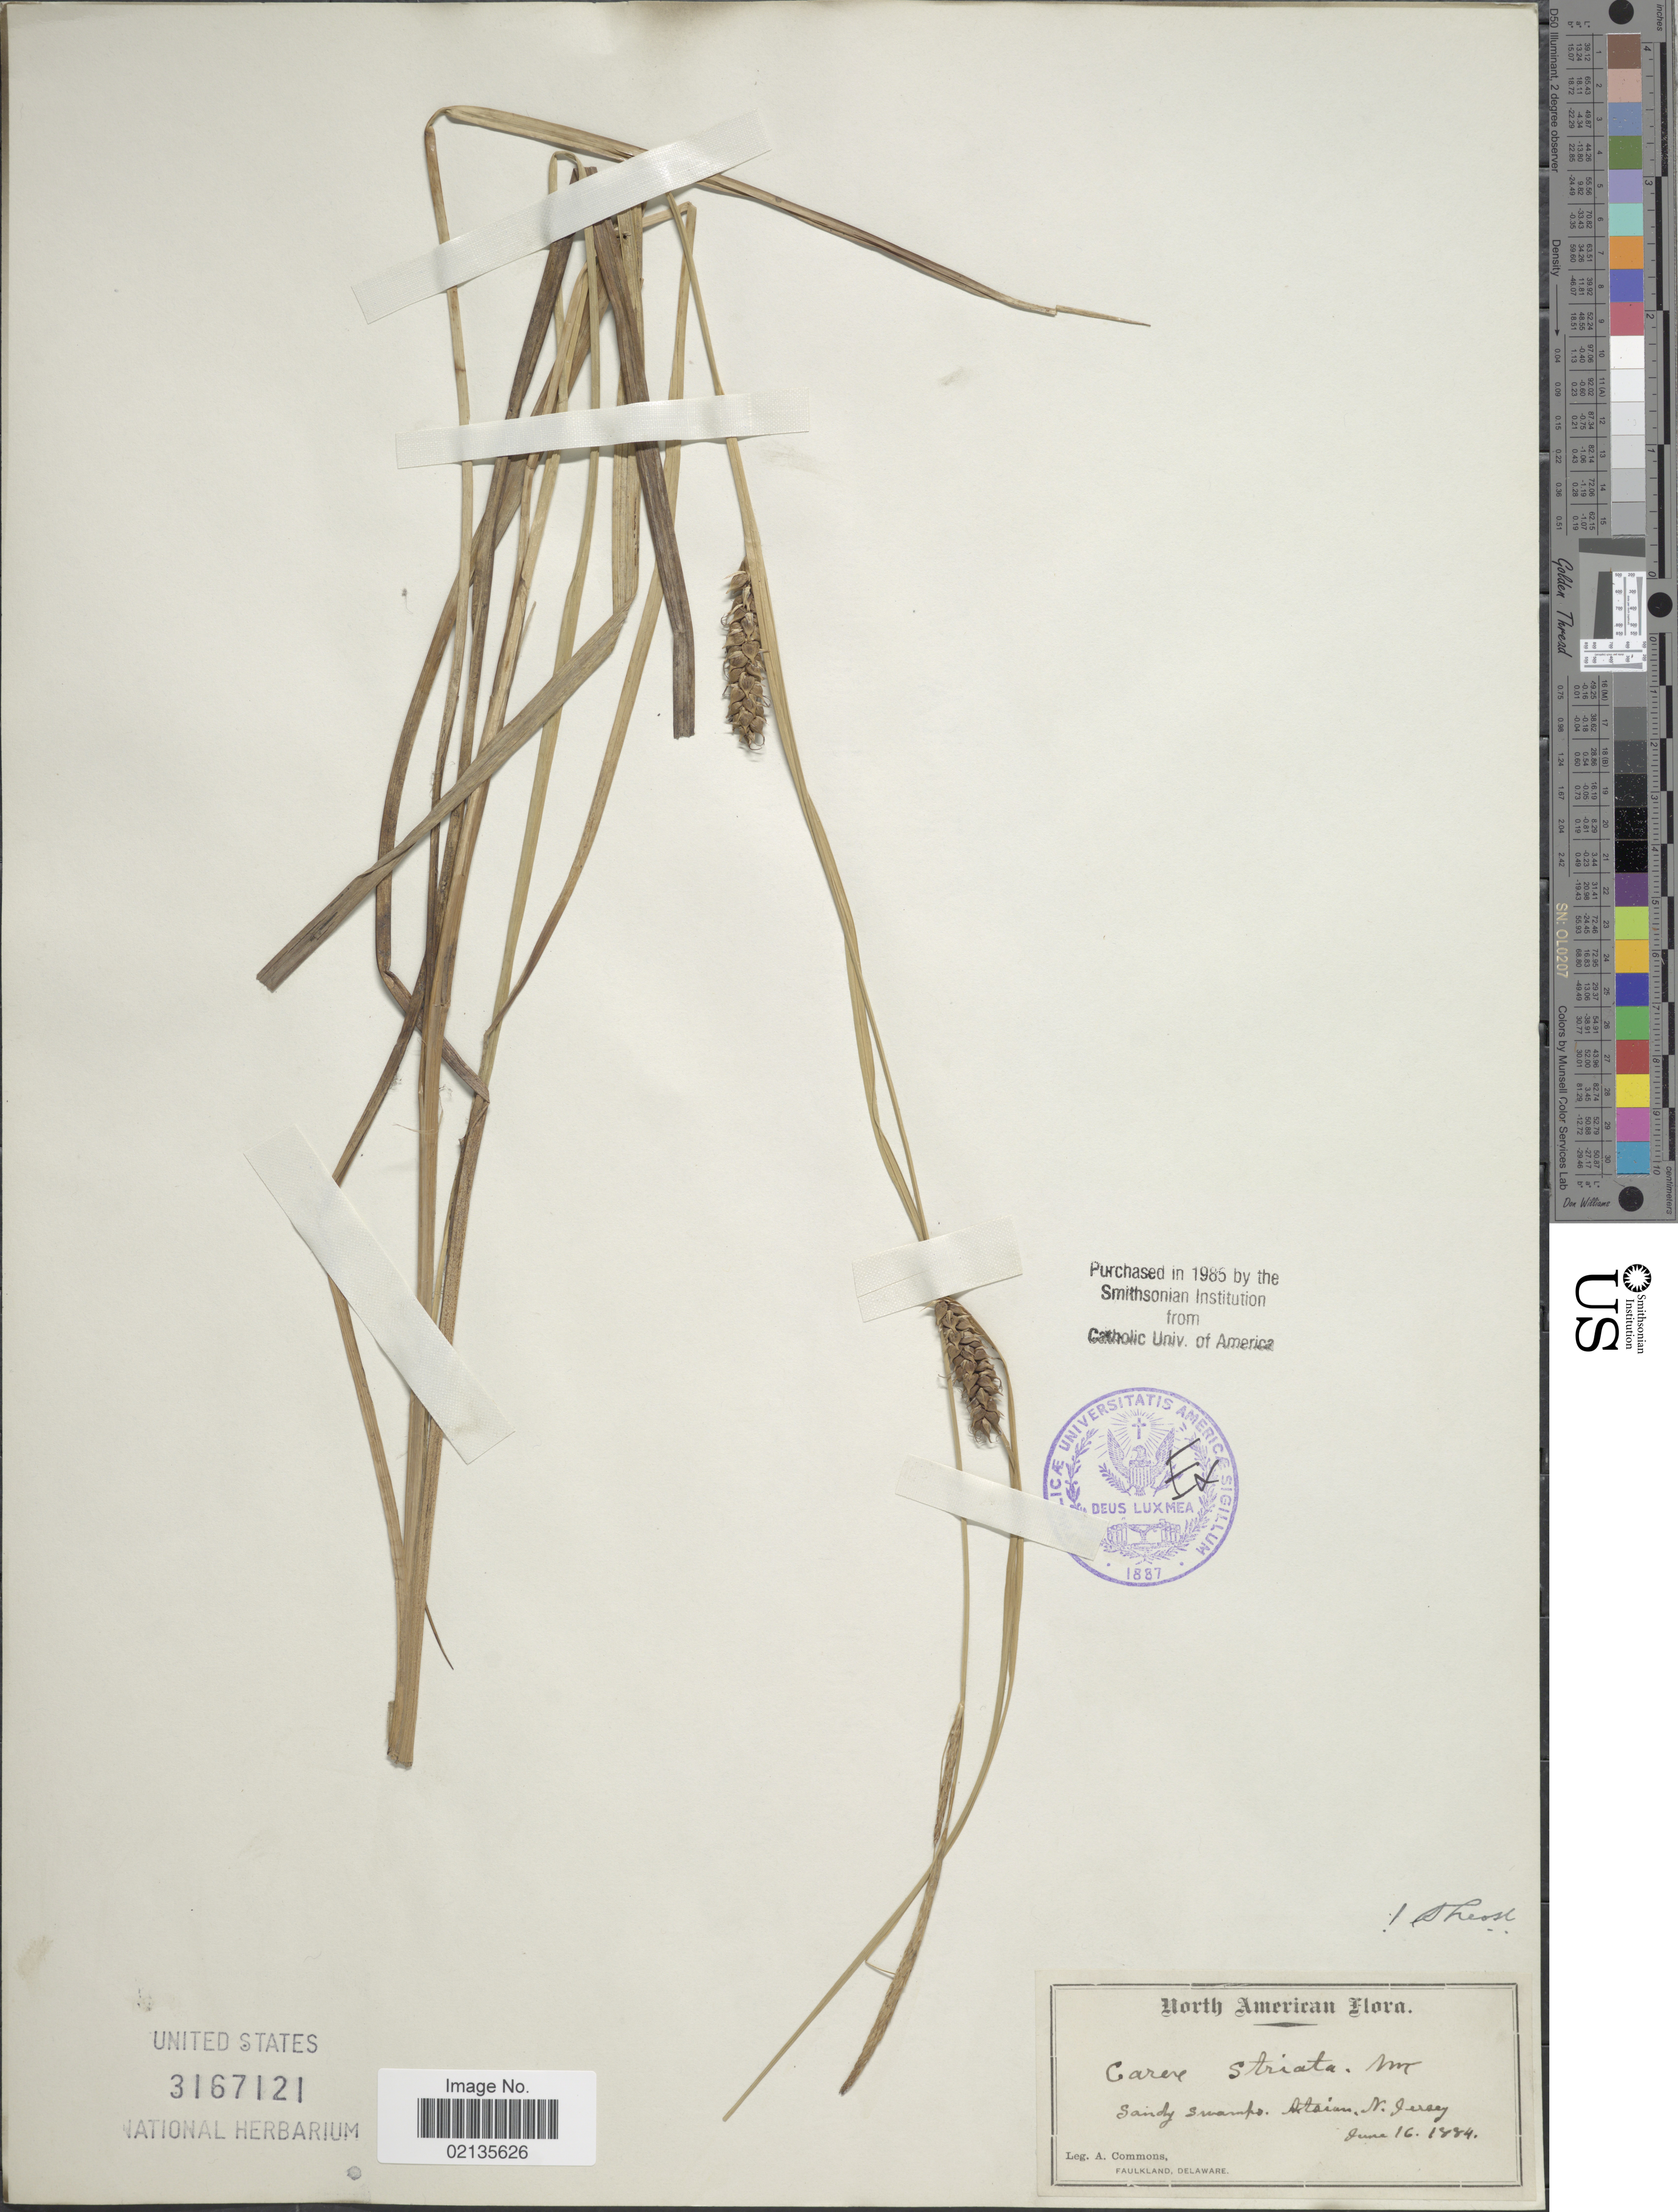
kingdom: Plantae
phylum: Tracheophyta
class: Liliopsida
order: Poales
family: Cyperaceae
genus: Carex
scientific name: Carex striata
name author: Michx.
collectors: A. Commons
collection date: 1884-06-16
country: United States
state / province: New Jersey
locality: Sandy swamps, Atsion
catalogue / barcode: US 3167121